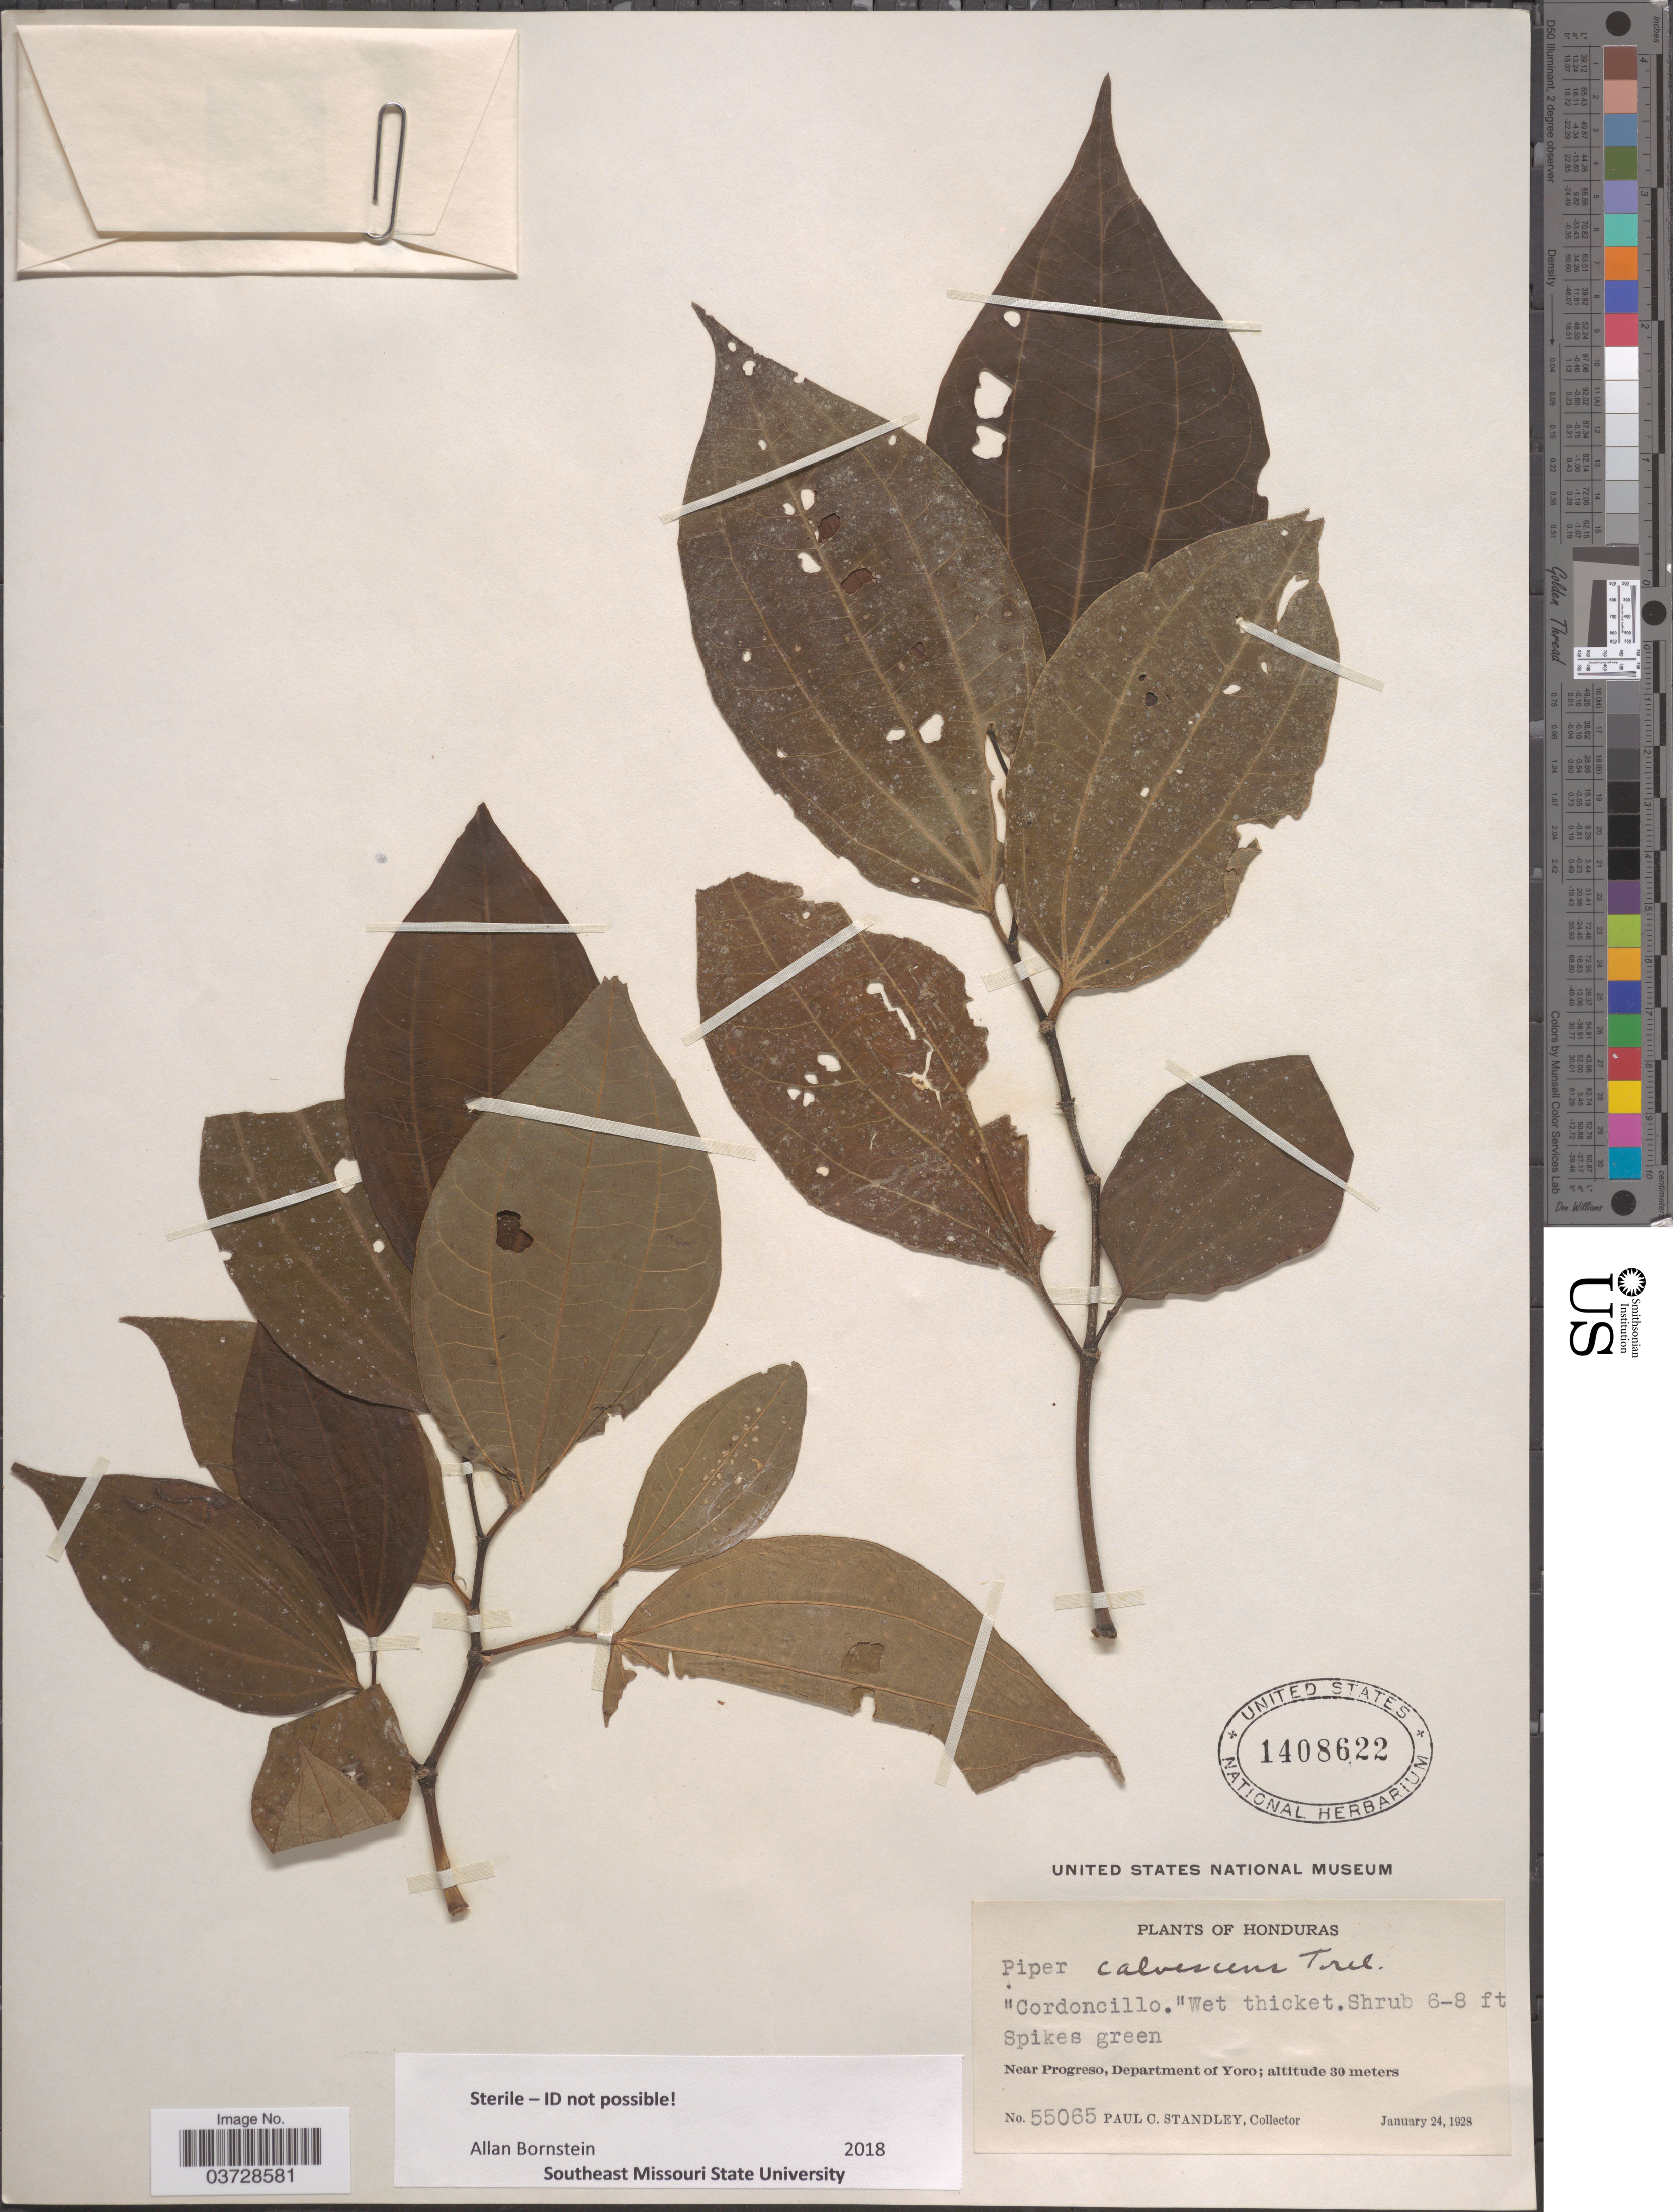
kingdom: Plantae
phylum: Tracheophyta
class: Magnoliopsida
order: Piperales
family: Piperaceae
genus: Piper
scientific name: Piper sp.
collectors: P. C. Standley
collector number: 55065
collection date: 1928-01-24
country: Honduras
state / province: Yoro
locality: Near Progreso, Department of Yoro.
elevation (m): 30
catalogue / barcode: US 1408622